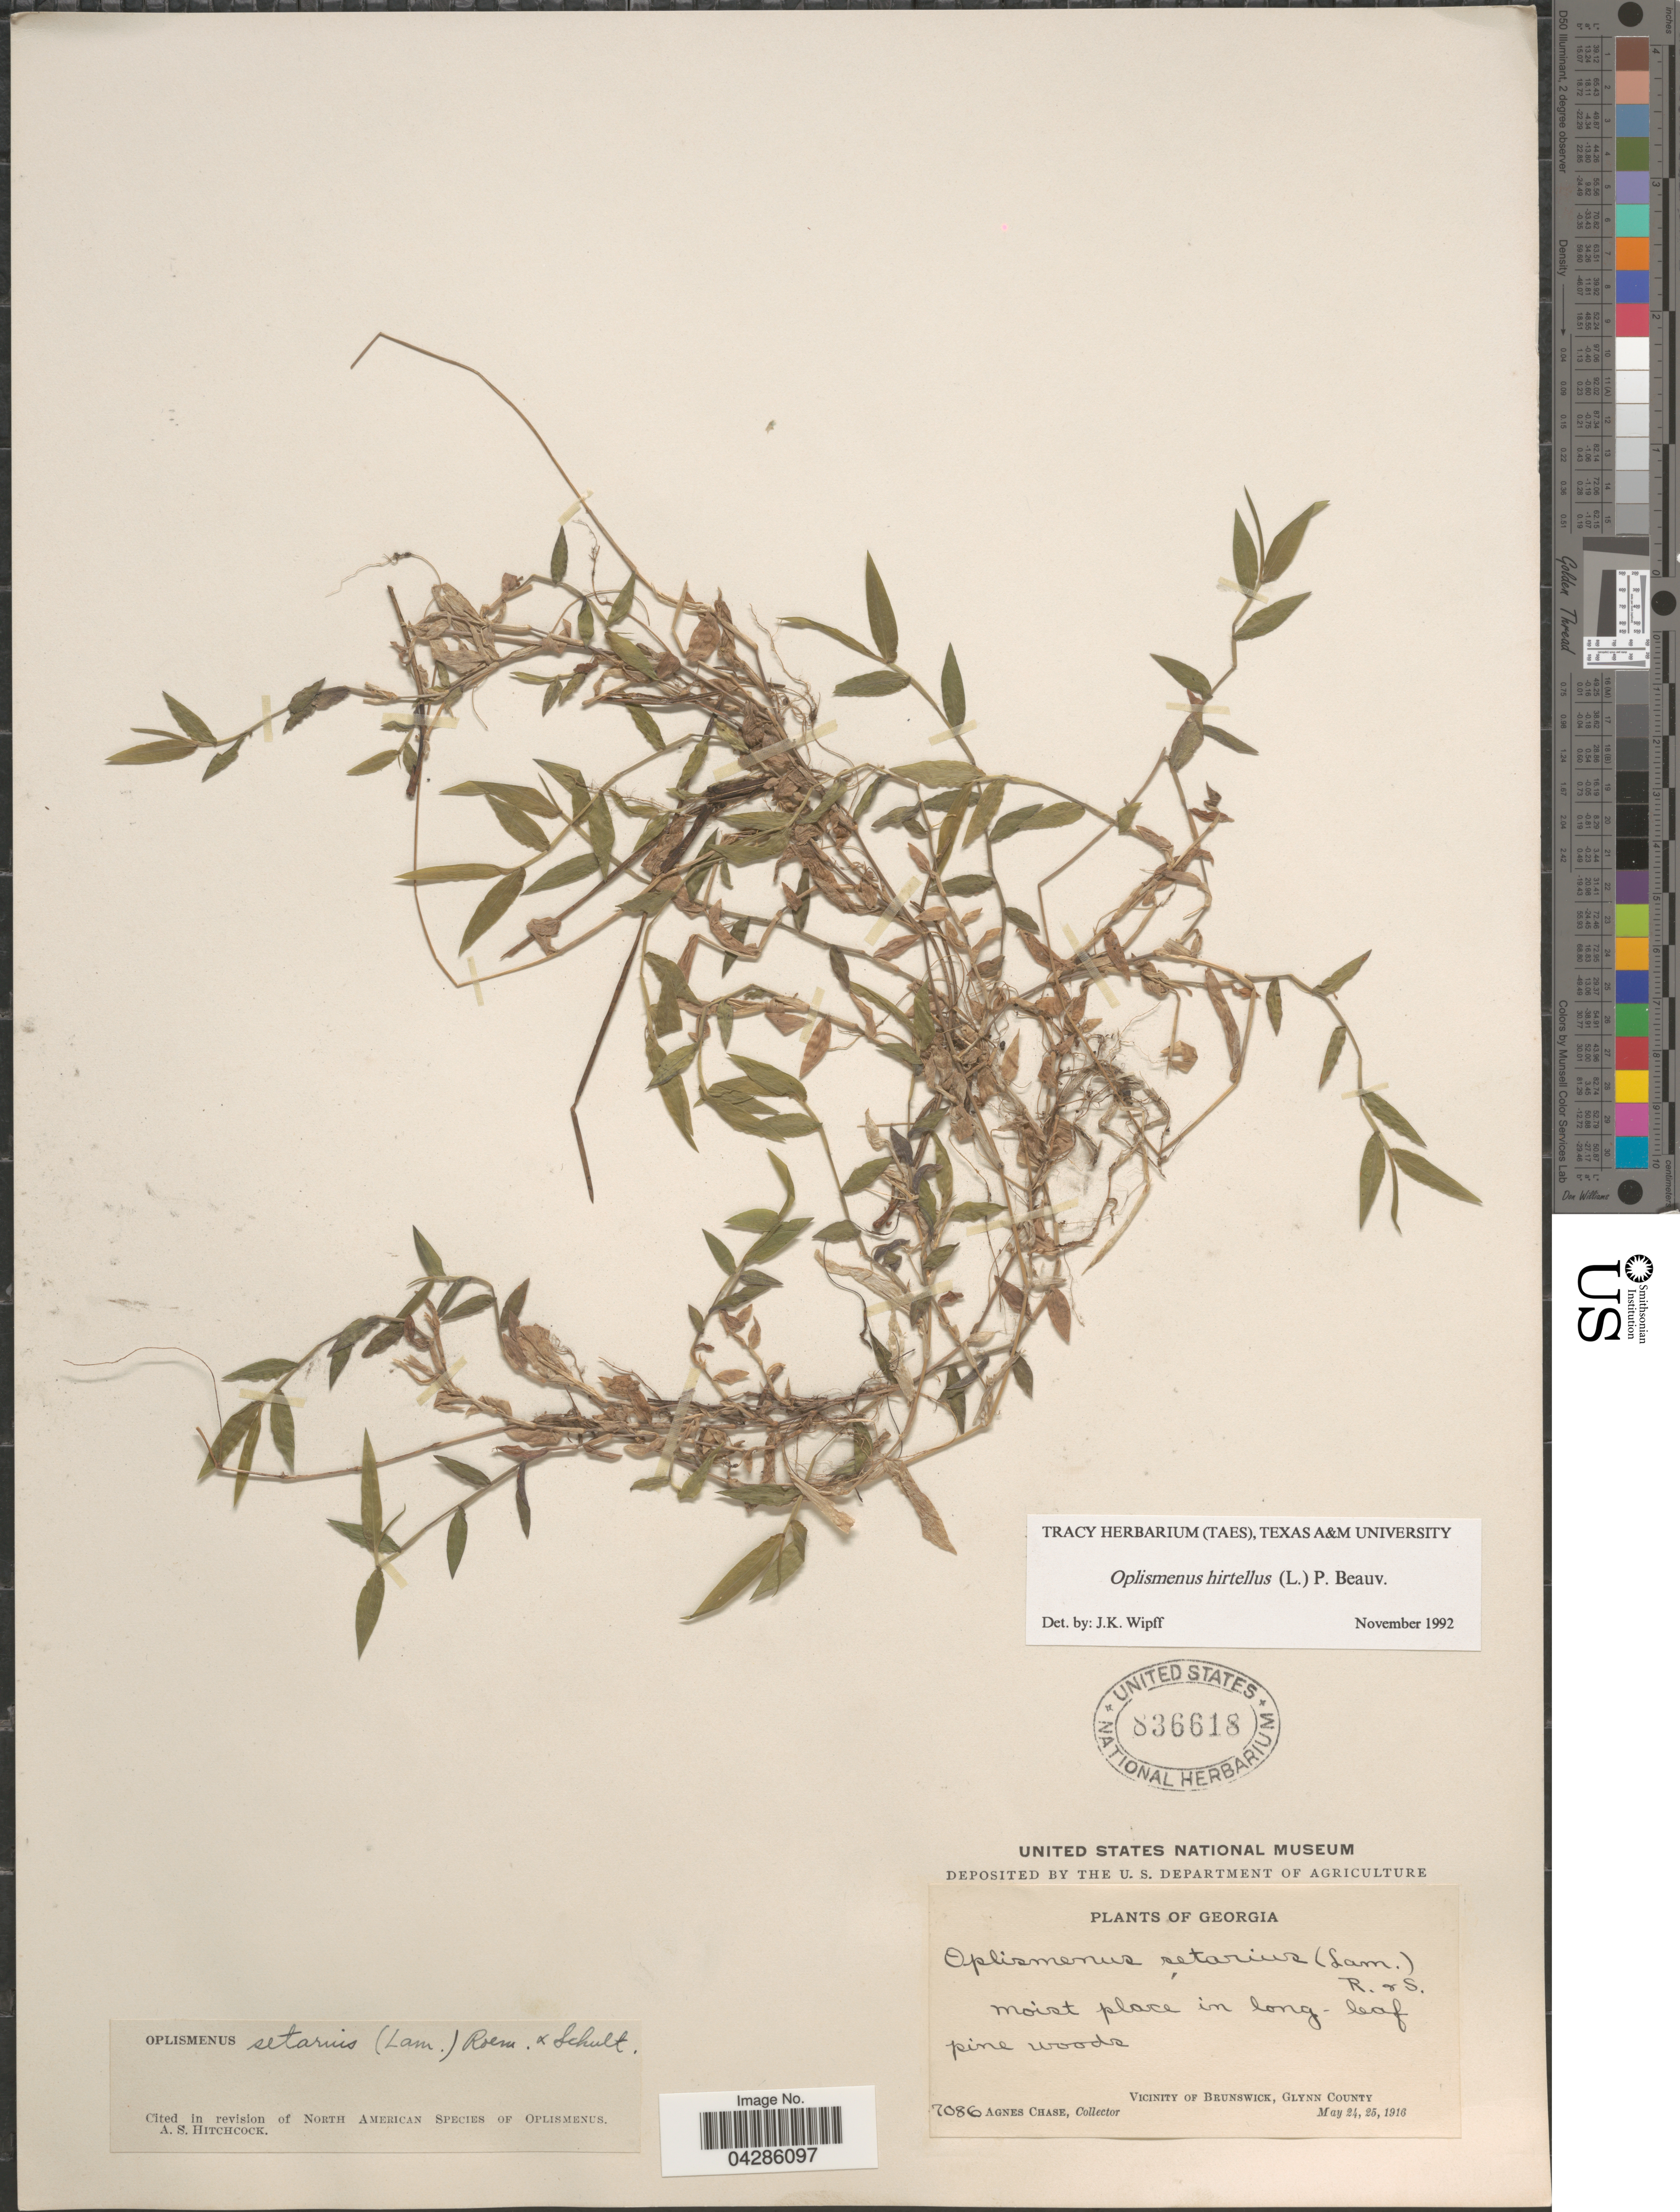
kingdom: Plantae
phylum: Tracheophyta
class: Liliopsida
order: Poales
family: Poaceae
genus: Oplismenus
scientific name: Oplismenus hirtellus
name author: (L.) P. Beauv.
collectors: A. Chase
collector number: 7086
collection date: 1916-05-24/1916-05-25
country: United States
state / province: Georgia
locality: Moist place in long-leaf pine woods. Vicinity of Brunswick, Glynn County.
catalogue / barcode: US 836618